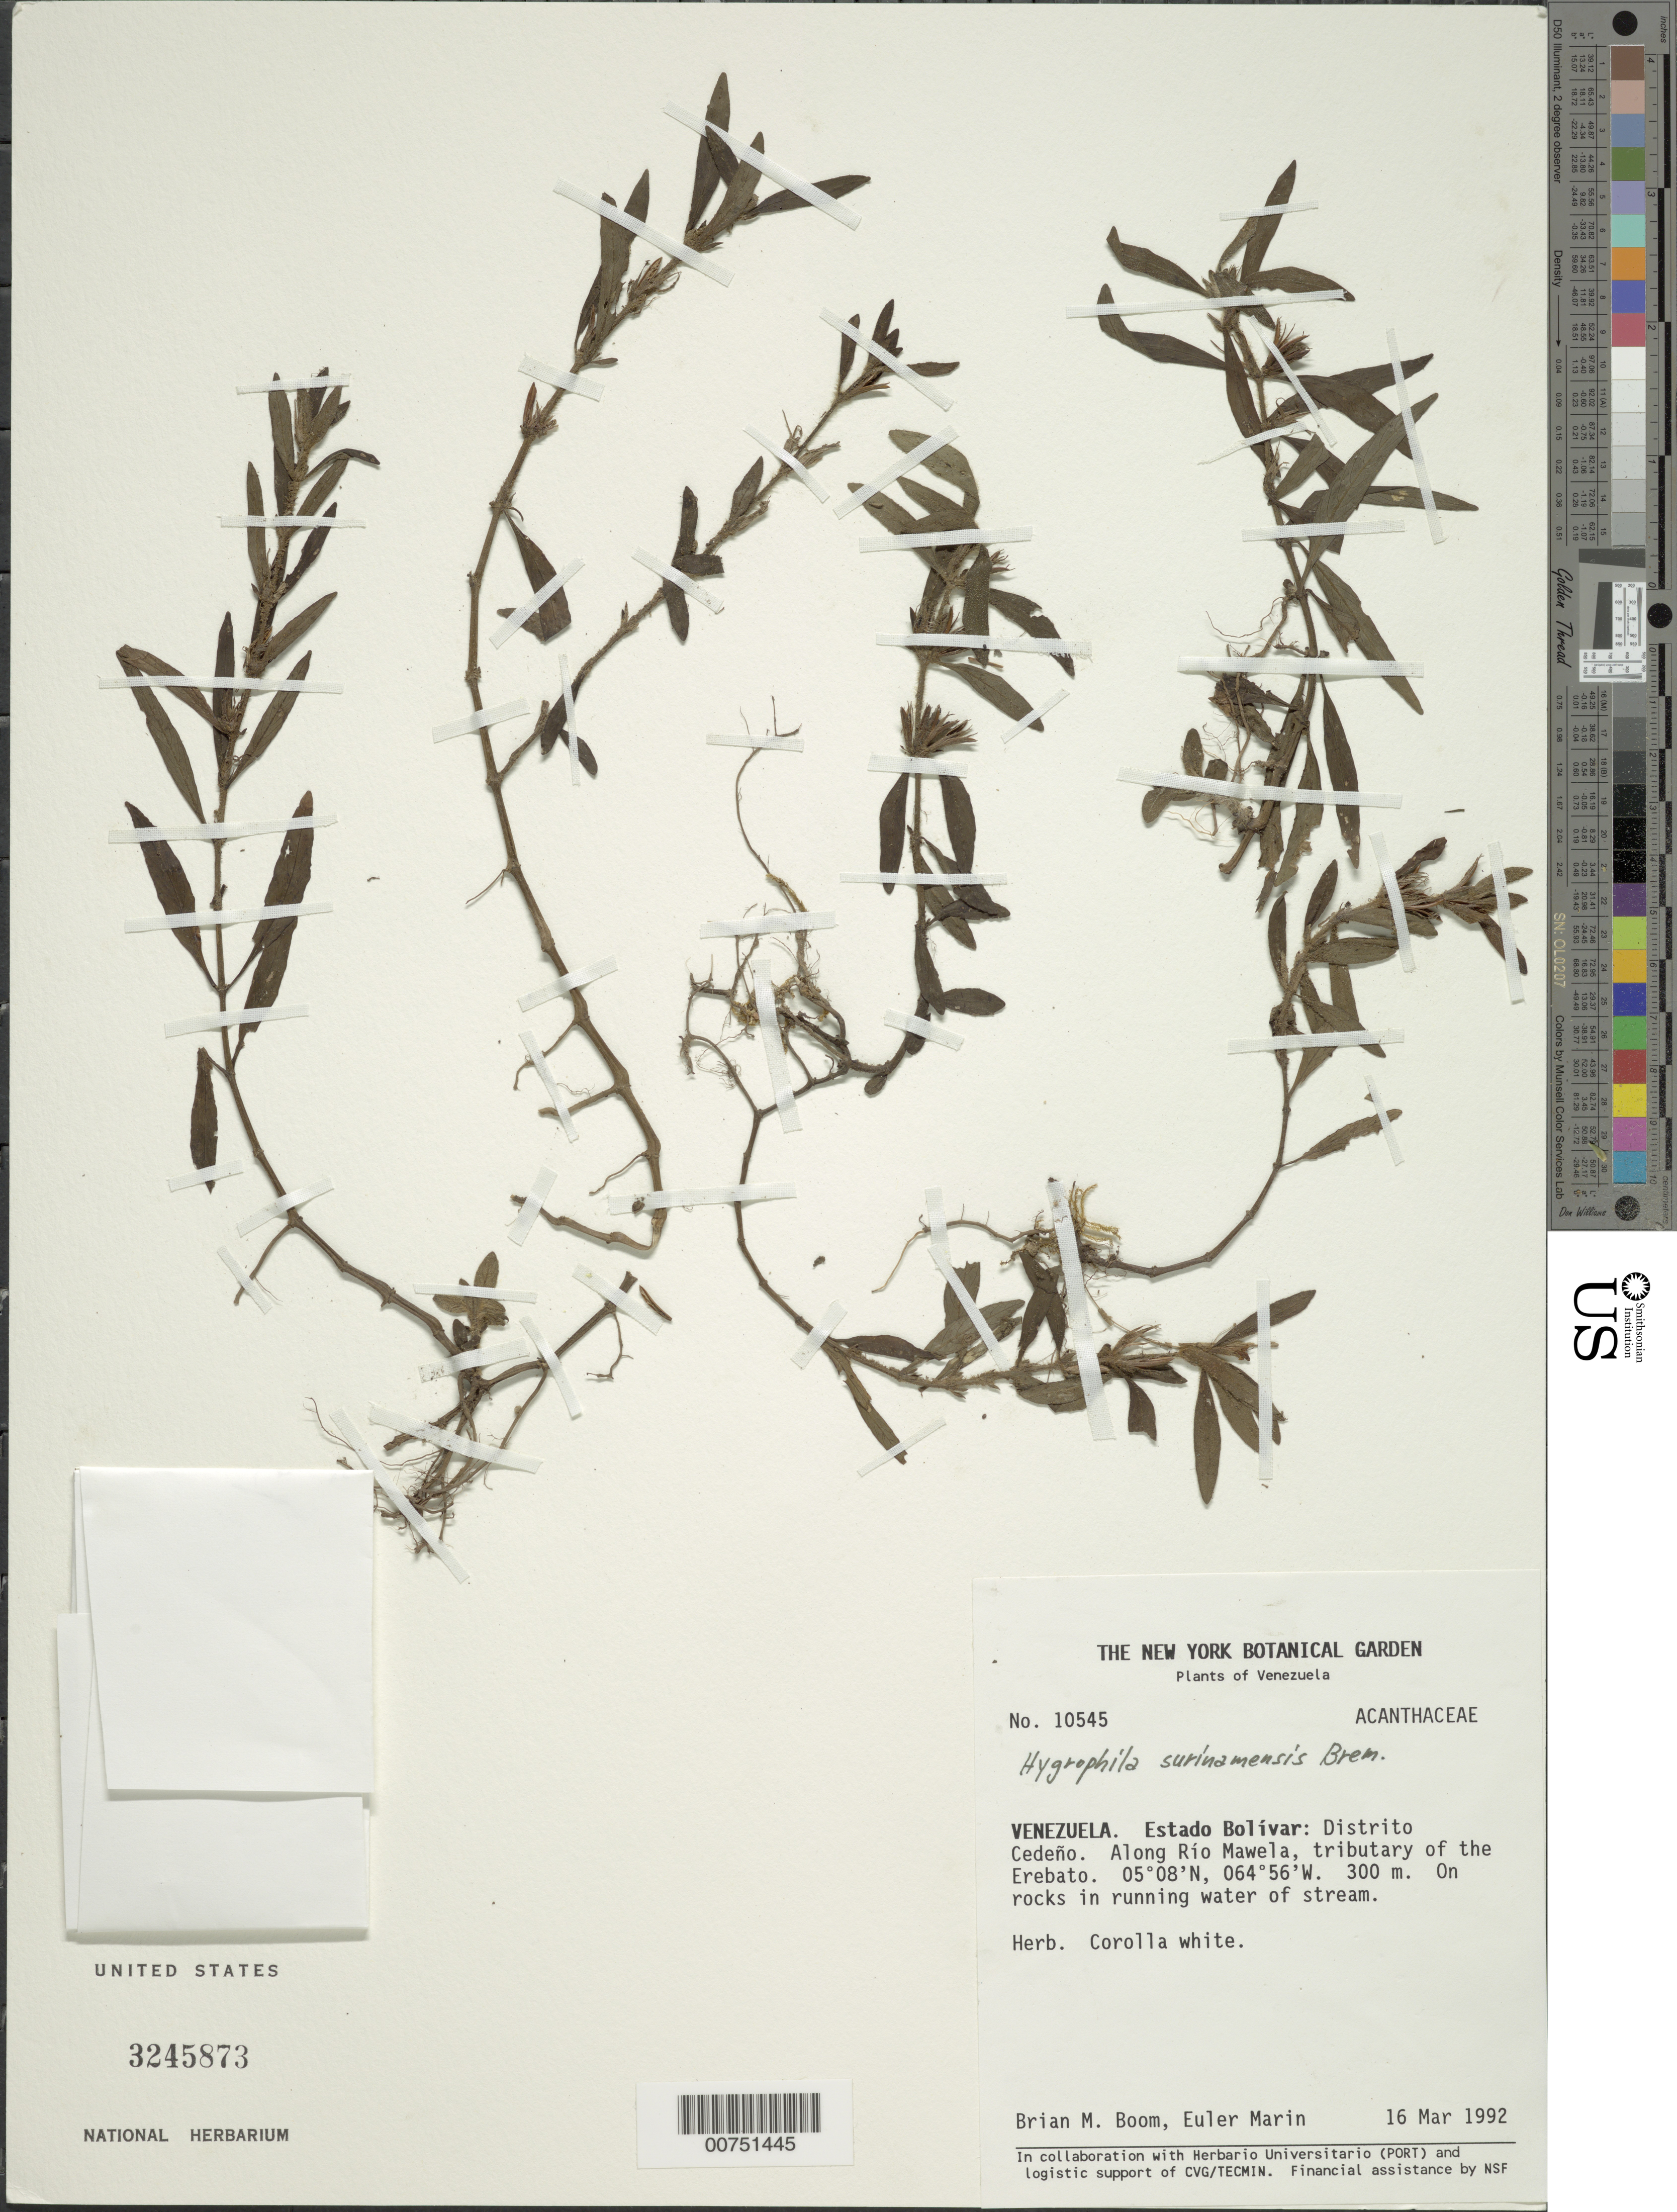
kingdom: Plantae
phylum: Tracheophyta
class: Magnoliopsida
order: Lamiales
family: Acanthaceae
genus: Hygrophila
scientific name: Hygrophila surinamensis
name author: Bremek.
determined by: Wasshausen, Dieter C., (BOT), Smithsonian Institution - National Museum of Natural History (UNITED STATES)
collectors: B. M. Boom & E. Marin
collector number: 10545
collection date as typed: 16-Mar-92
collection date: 1992-03-16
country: Venezuela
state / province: Bolívar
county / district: Cedeño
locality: Río Mawela, tributary of the Río Erebato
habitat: On rocks in running water of stream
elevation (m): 300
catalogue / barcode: US 3245873